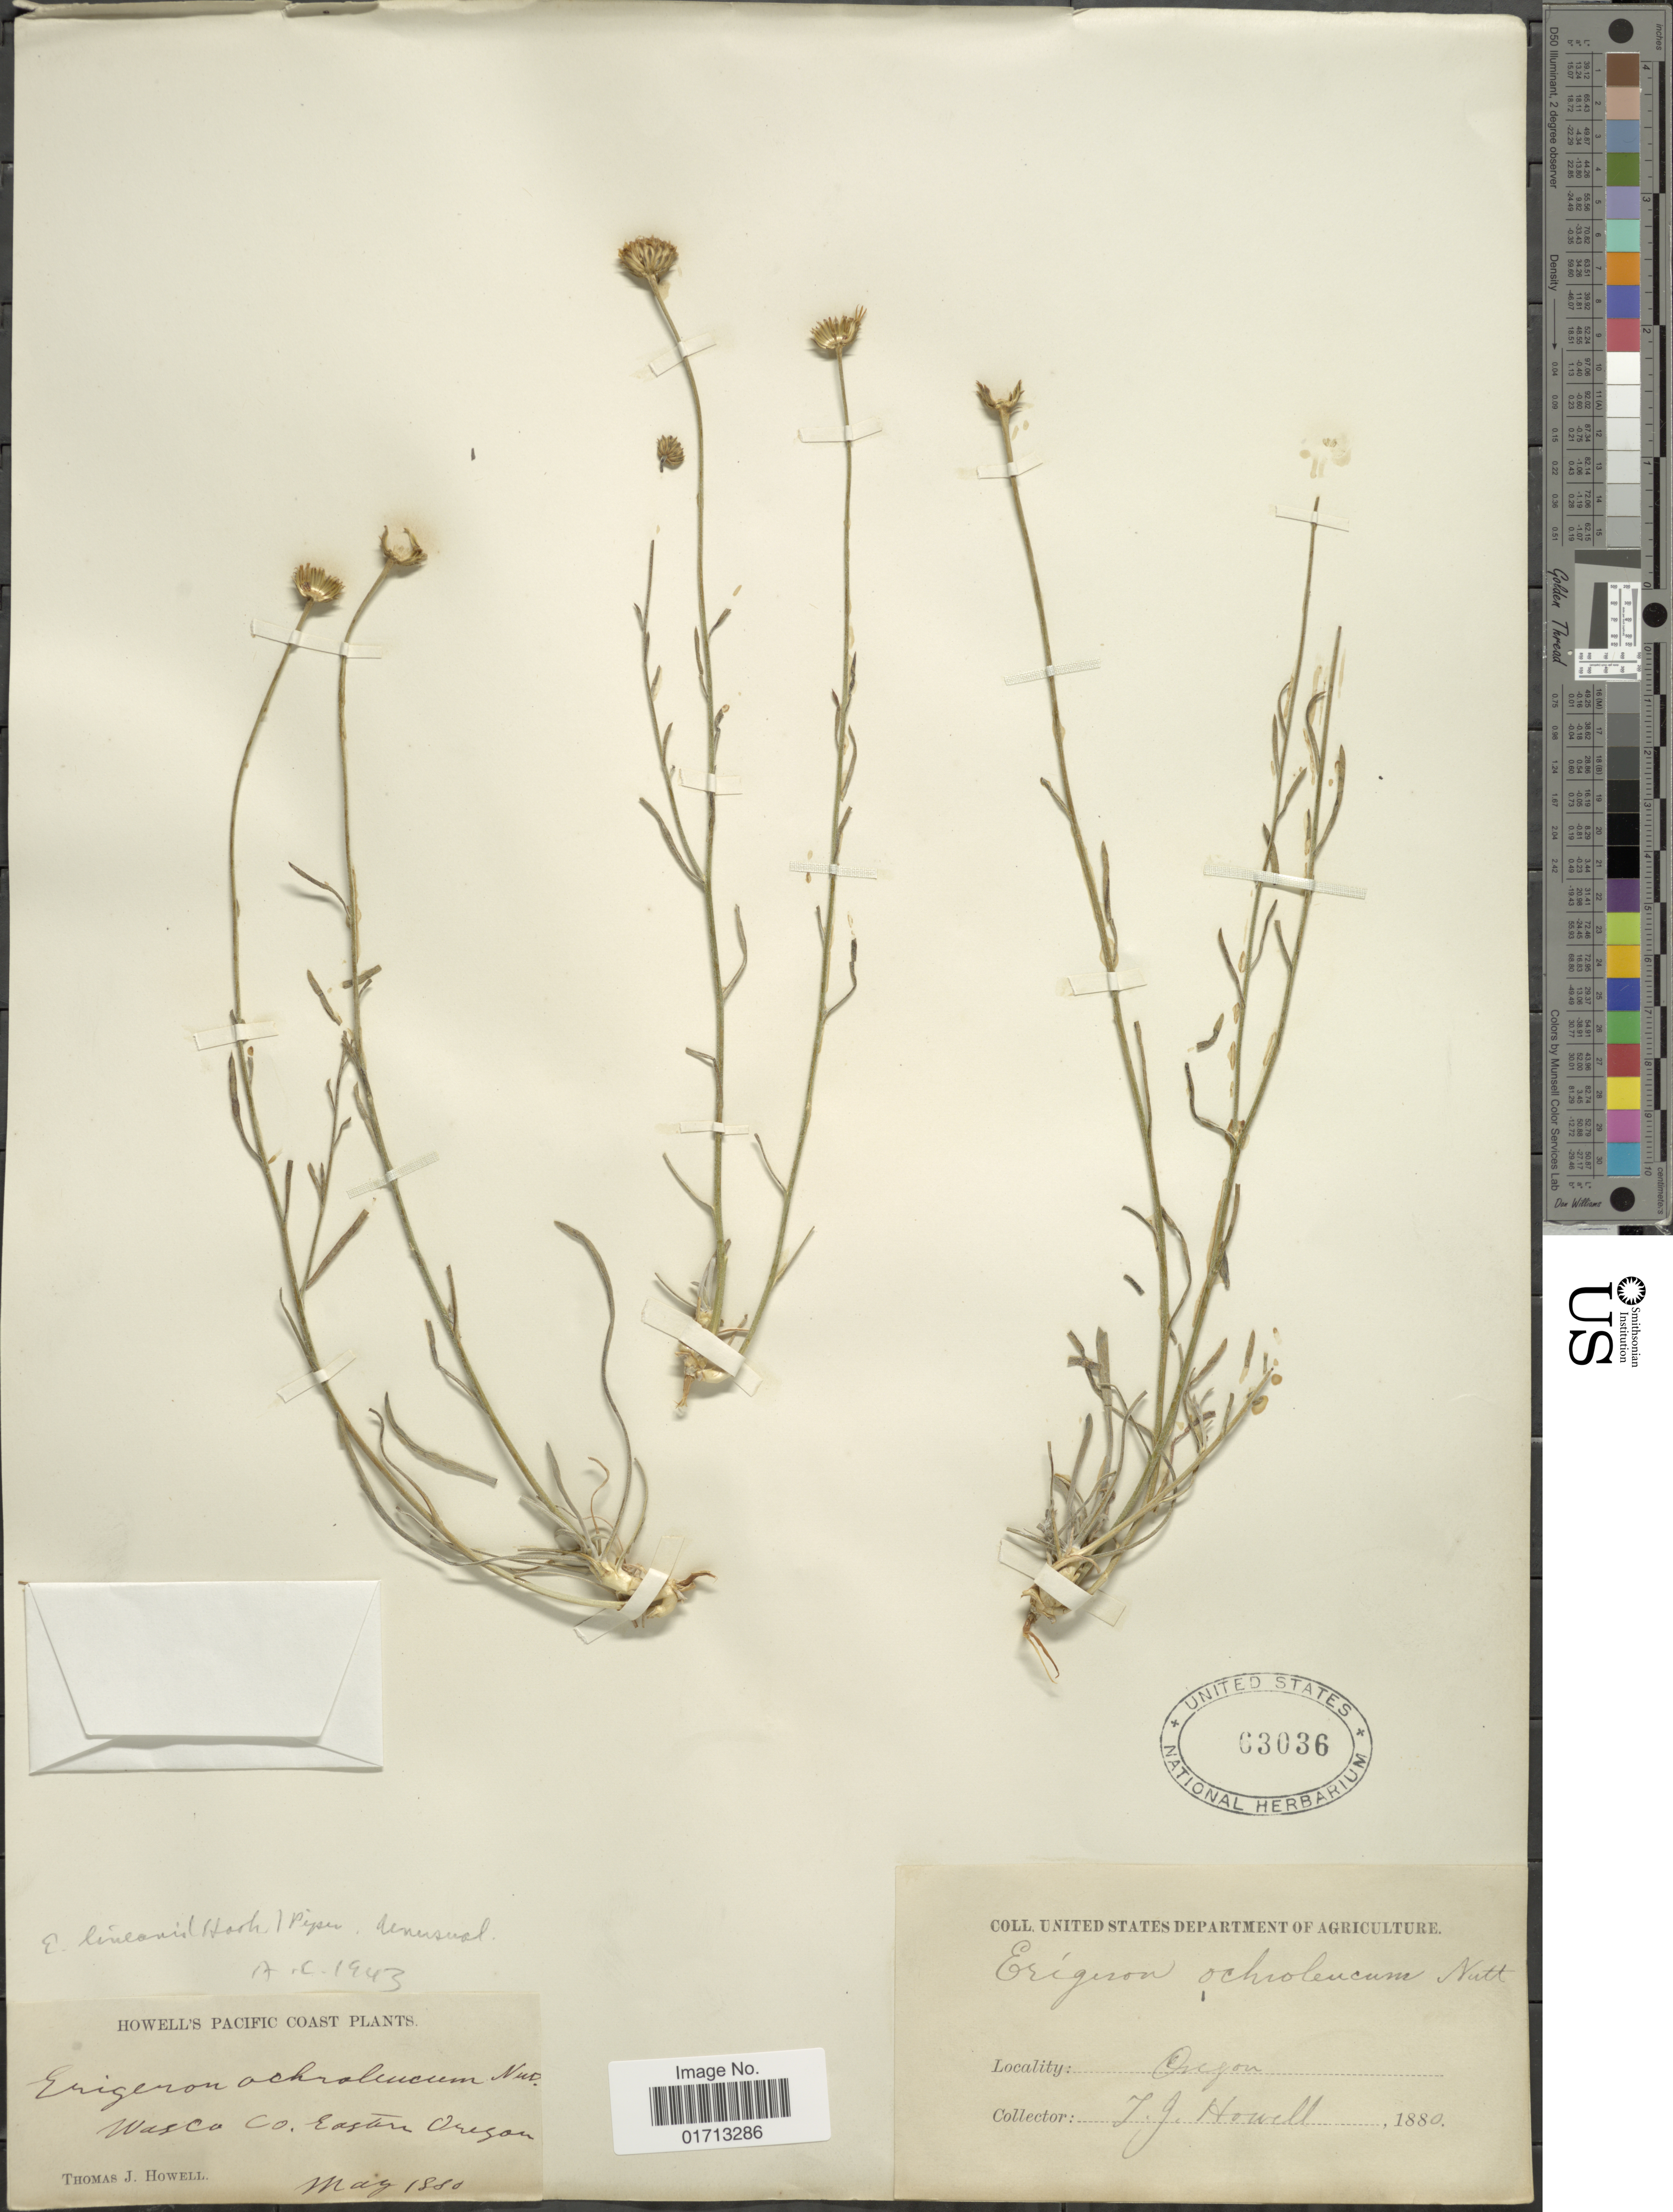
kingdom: Plantae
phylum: Tracheophyta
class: Magnoliopsida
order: Asterales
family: Asteraceae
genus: Erigeron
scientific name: Erigeron linearis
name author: (Hook.) Piper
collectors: T. J. Howell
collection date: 1880-05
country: United States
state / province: Oregon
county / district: Wasco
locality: Wasco Co. Eastern Oregon. Pacific Coast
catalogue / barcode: US 63036